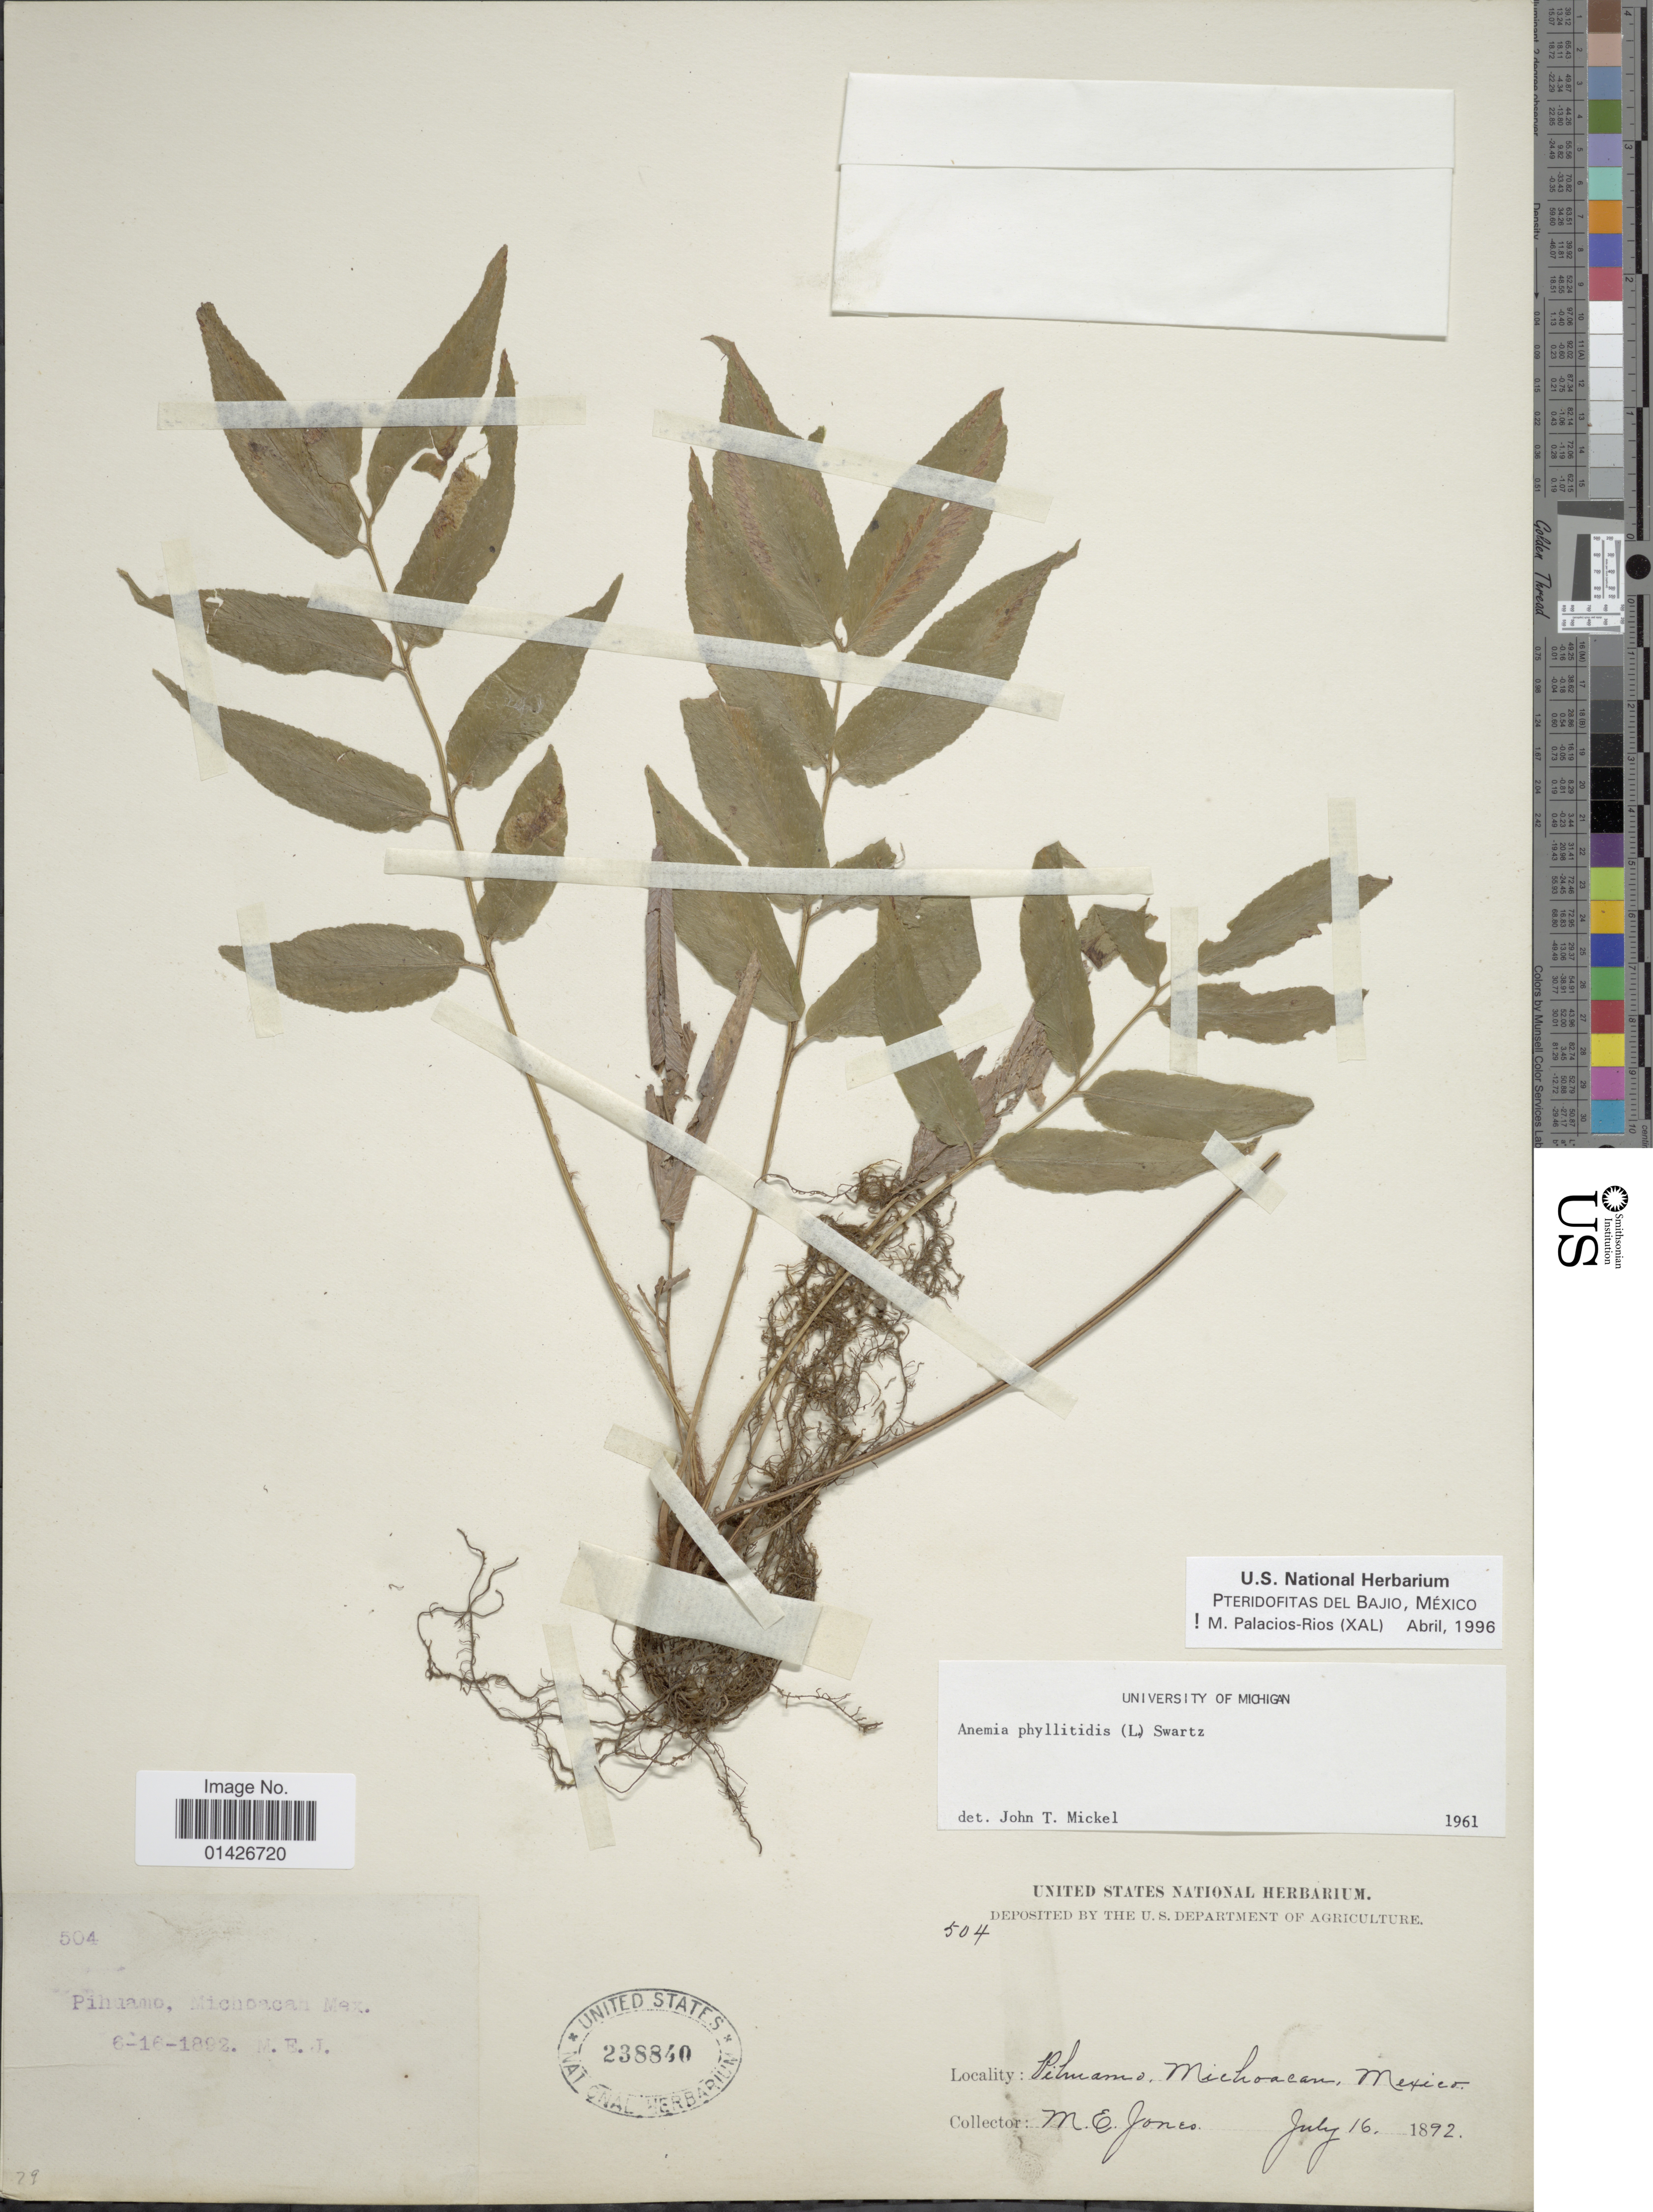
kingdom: Plantae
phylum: Tracheophyta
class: Polypodiopsida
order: Schizaeales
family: Anemiaceae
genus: Anemia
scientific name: Anemia phyllitidis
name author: (L.) Sw.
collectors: M. E. Jones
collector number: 504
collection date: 1892-07-16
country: Mexico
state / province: Michoacán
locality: Pihuamo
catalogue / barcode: US 238840